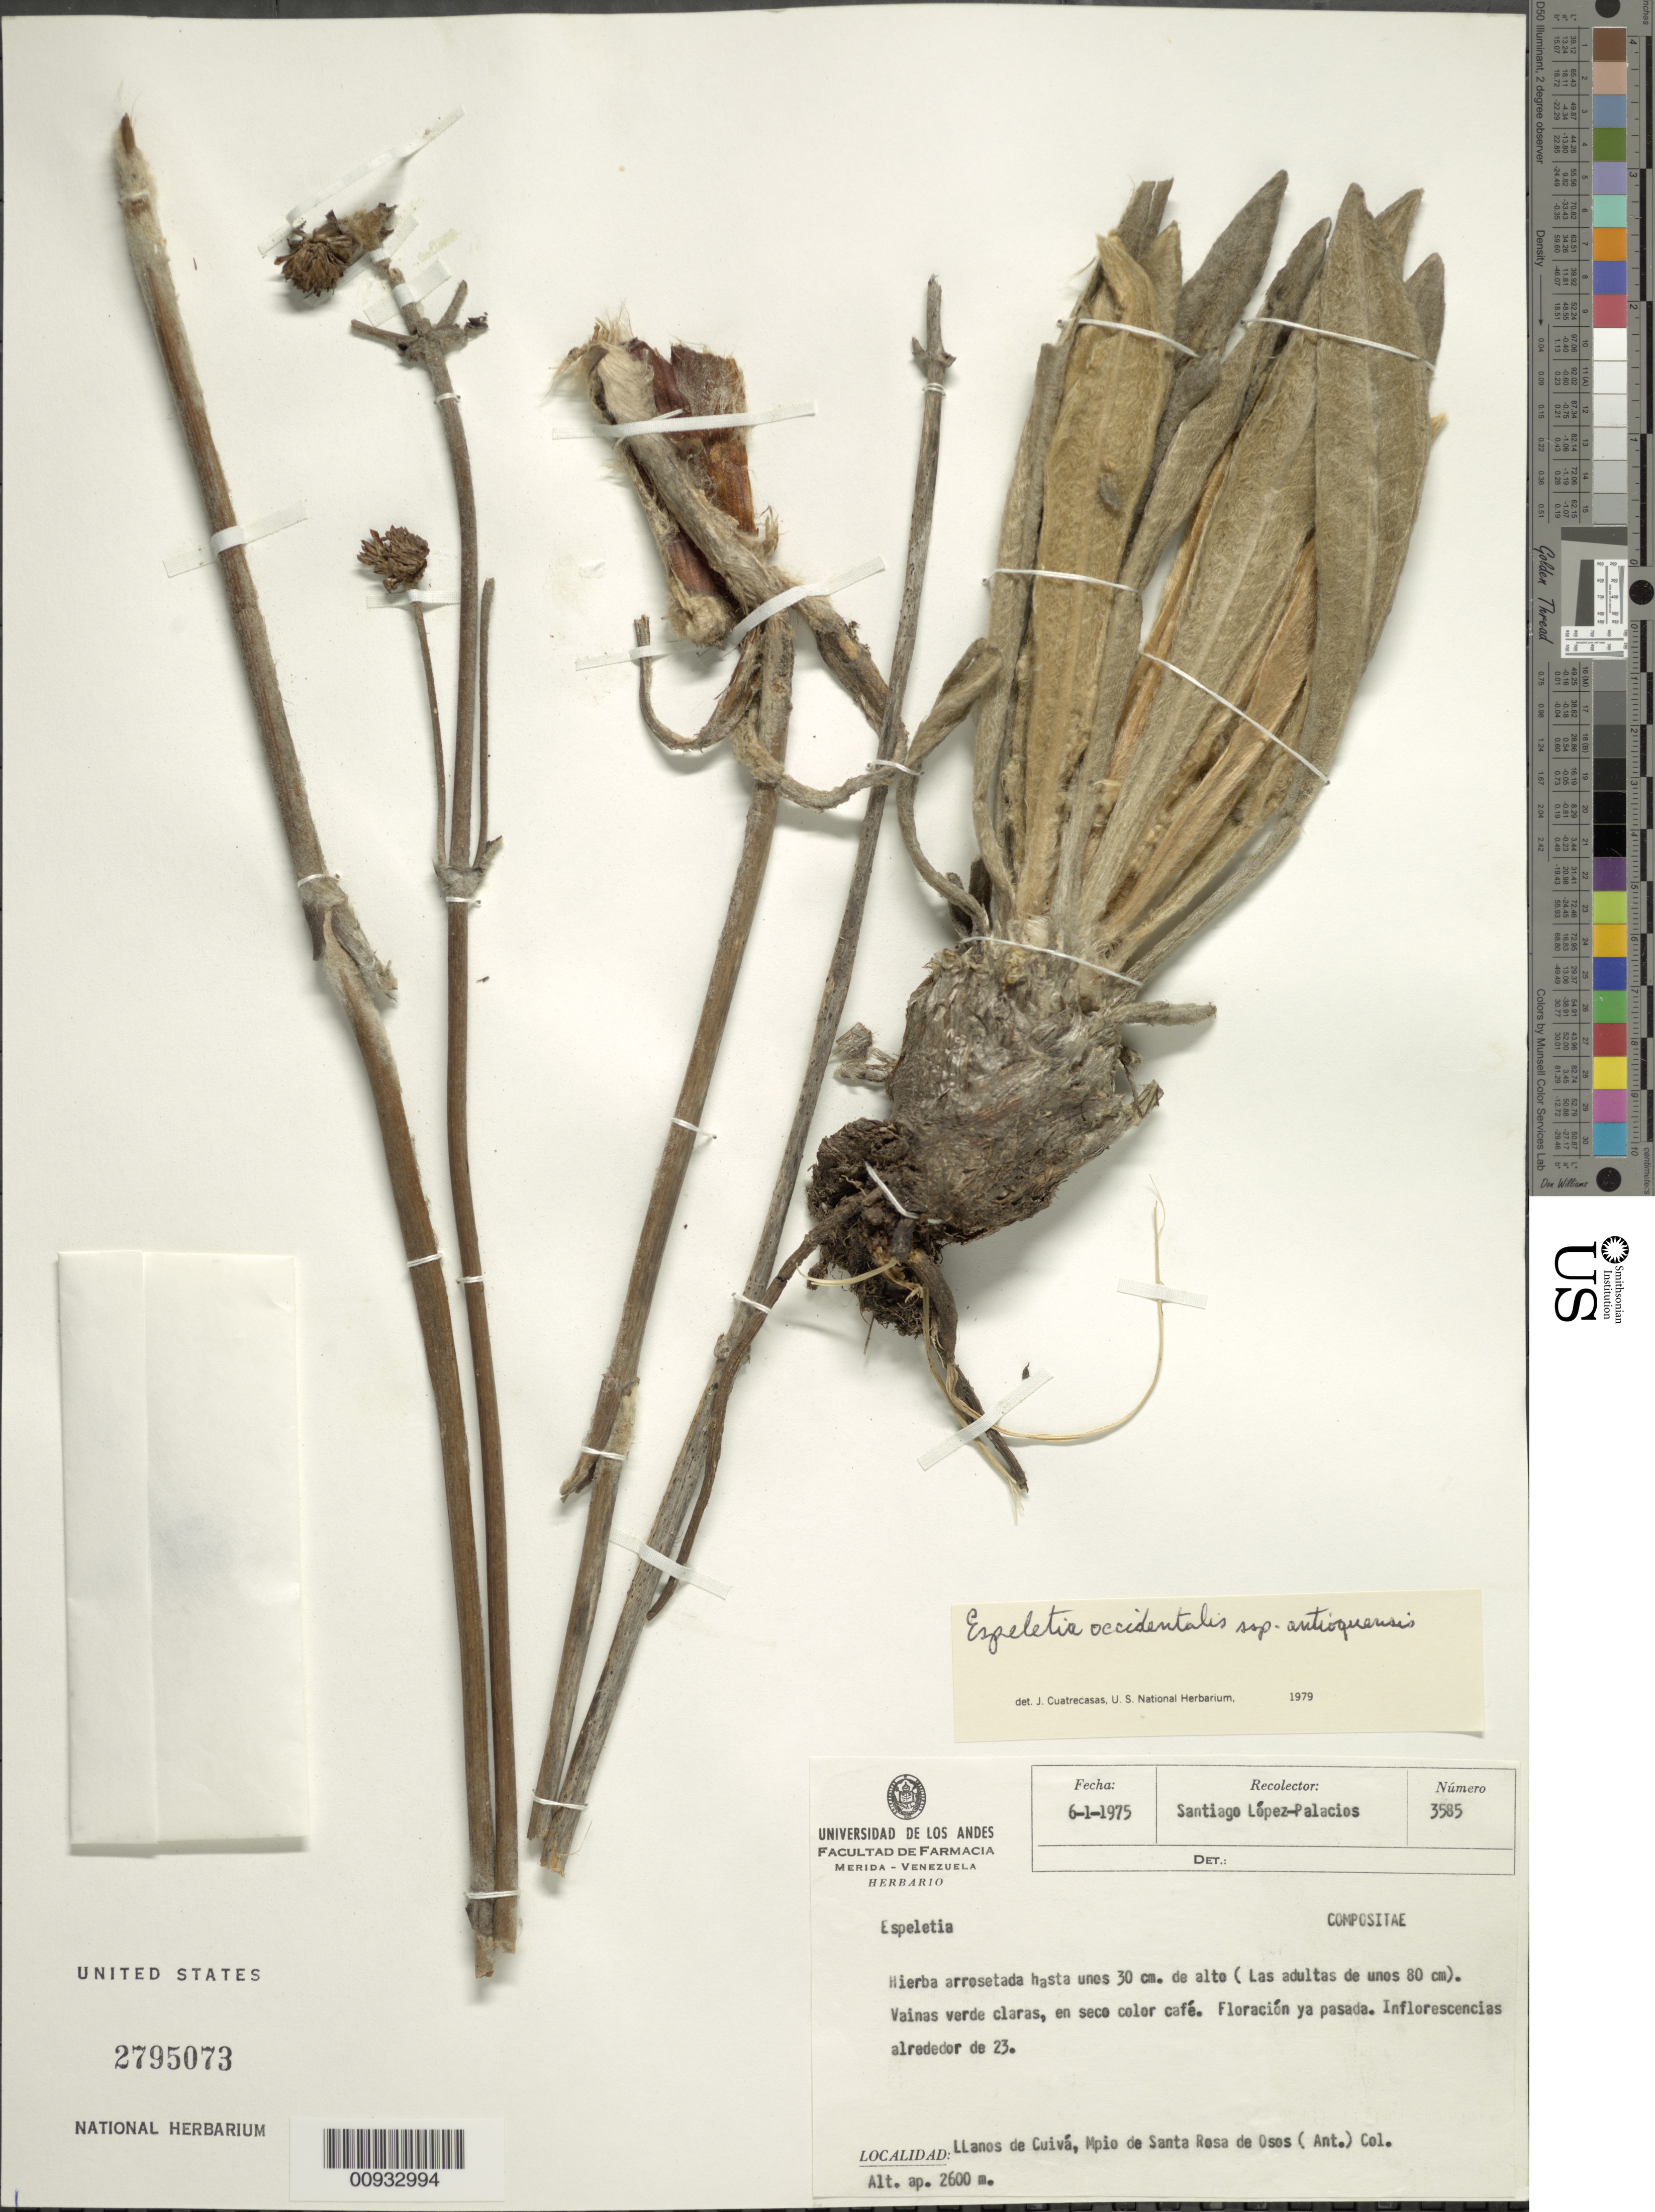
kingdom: Plantae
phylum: Tracheophyta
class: Magnoliopsida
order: Asterales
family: Asteraceae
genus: Espeletia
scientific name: Espeletia occidentalis var. antioquensis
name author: Cuatrec.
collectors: S. López-Palacios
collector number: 3585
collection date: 1975-01-06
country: Colombia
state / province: Antioquia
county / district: Santa Rosa Osos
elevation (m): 2600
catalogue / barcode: US 2795073